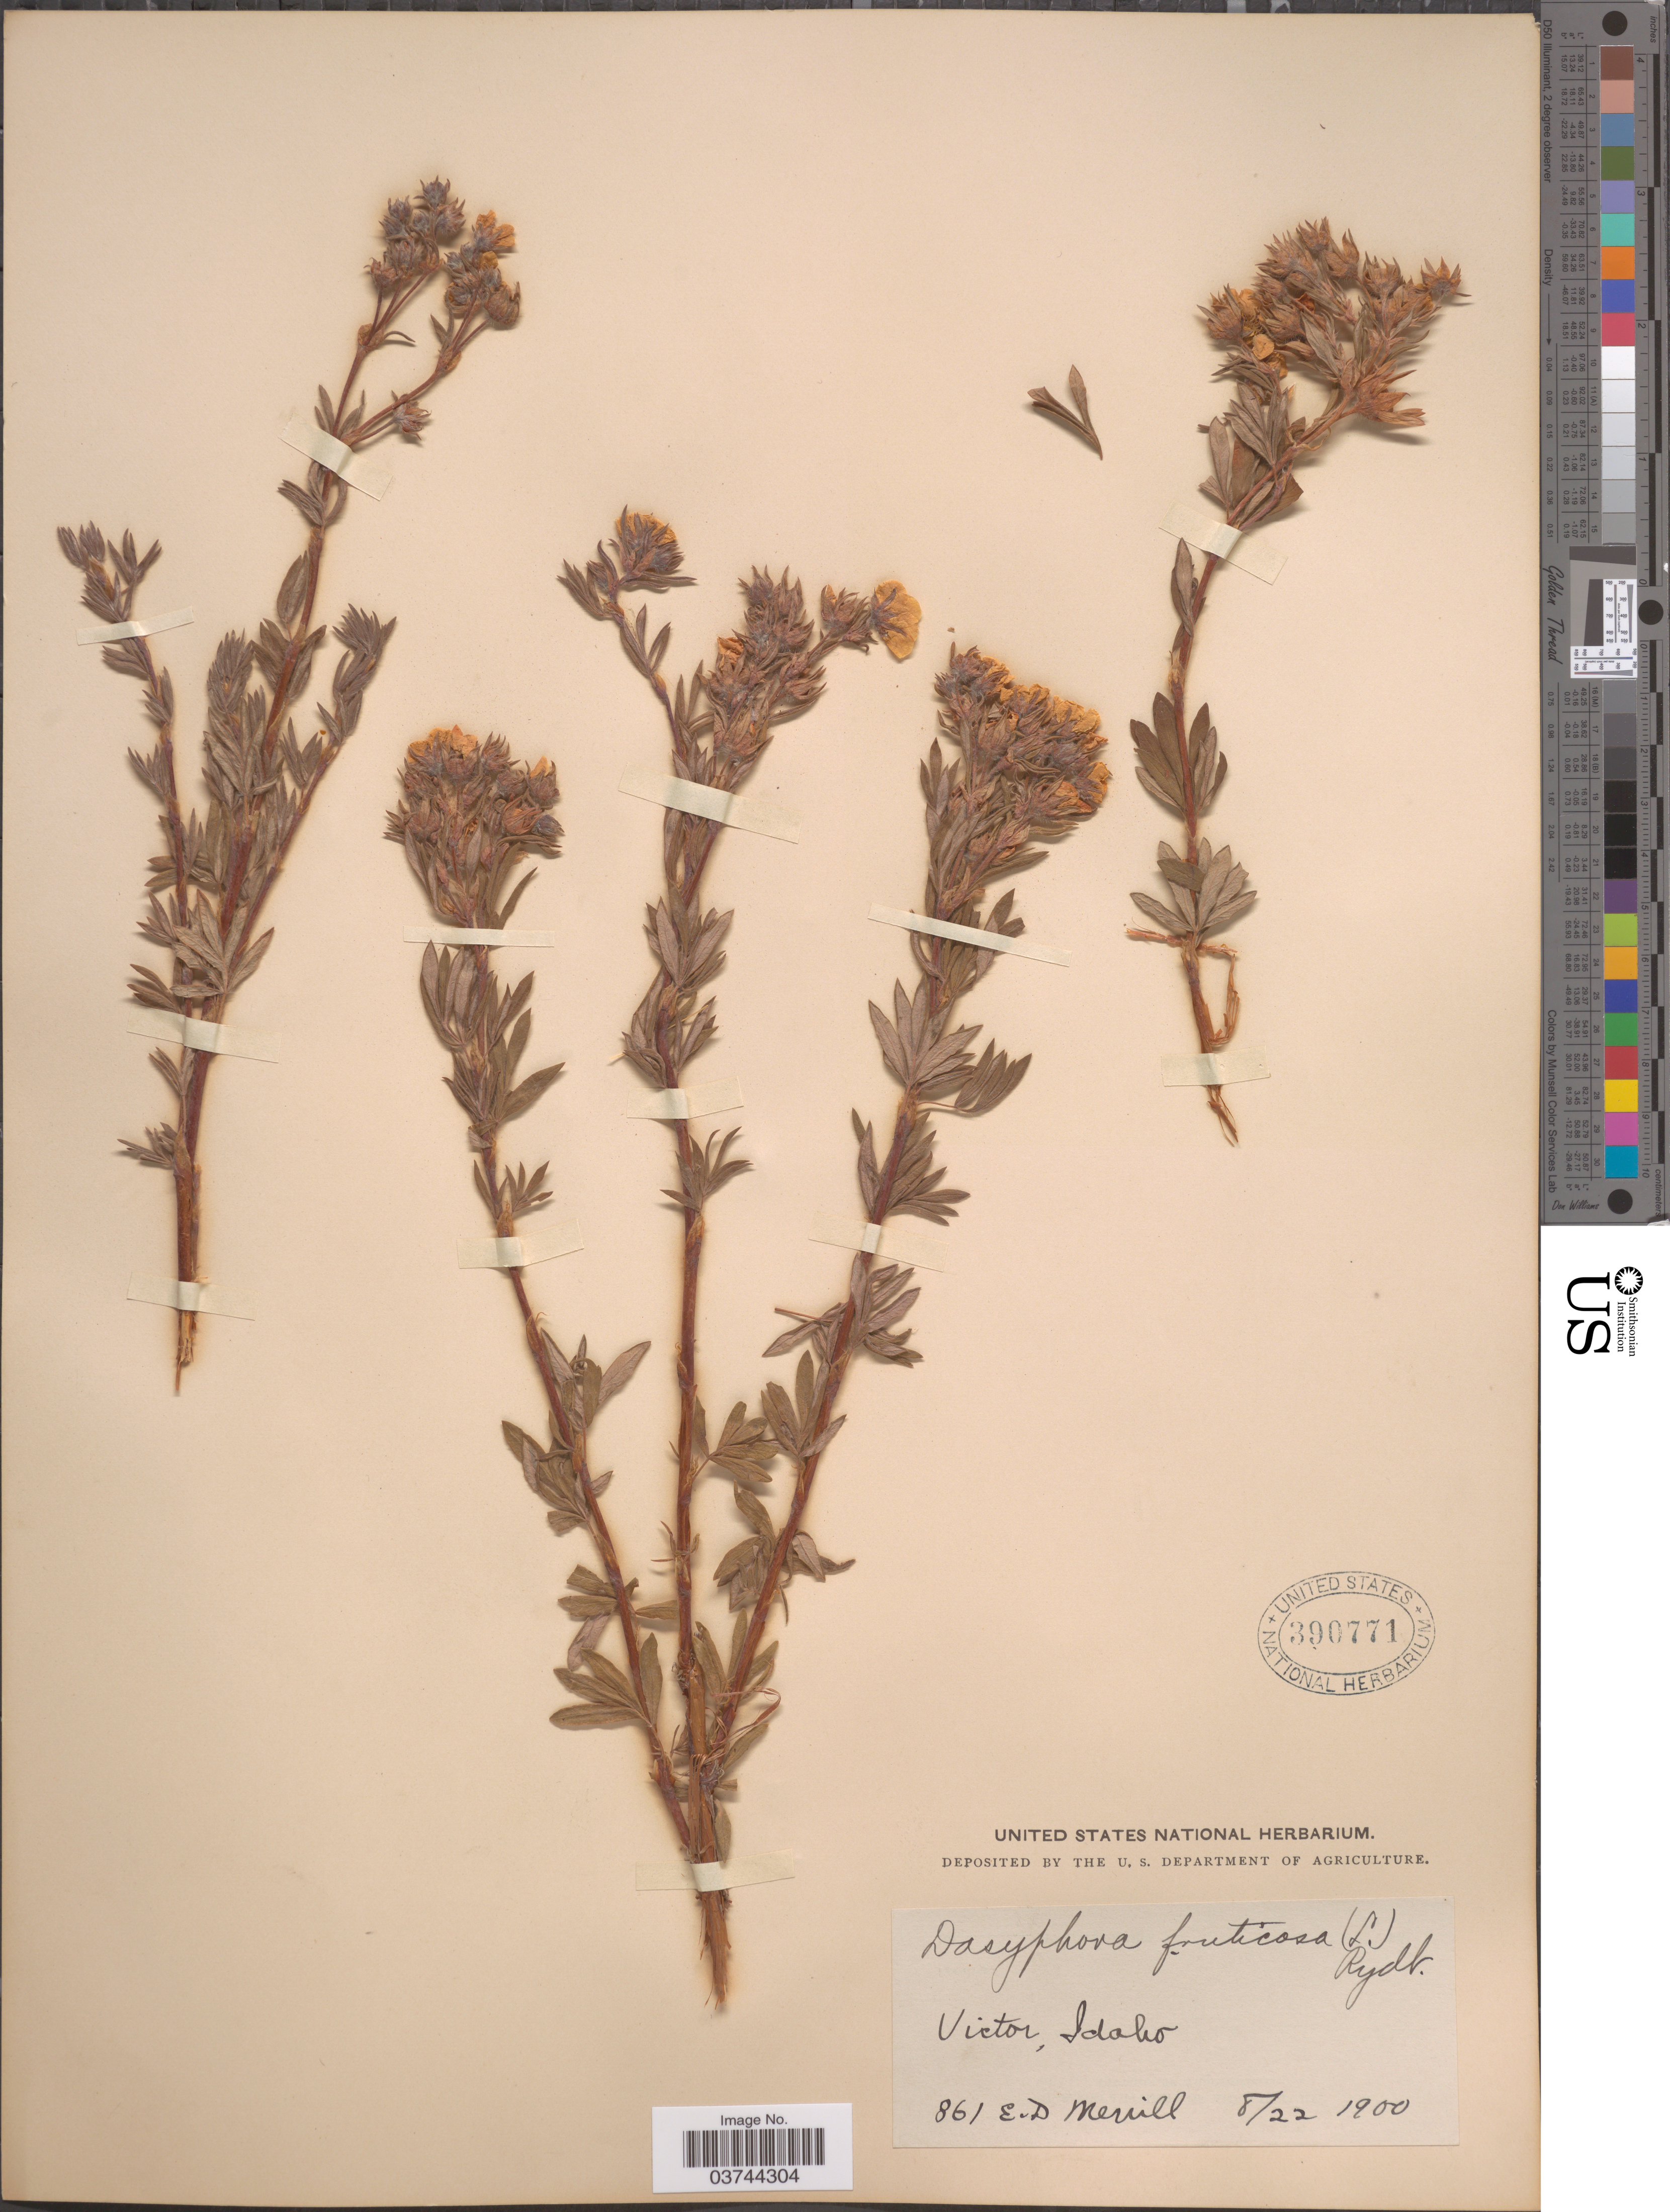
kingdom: Plantae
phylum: Tracheophyta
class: Magnoliopsida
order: Rosales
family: Rosaceae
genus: Dasiphora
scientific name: Dasiphora fruticosa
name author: (L.) Rydb.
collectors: E. D. Merrill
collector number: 861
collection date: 1900-08-22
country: United States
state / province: Idaho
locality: Victor.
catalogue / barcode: US 390771